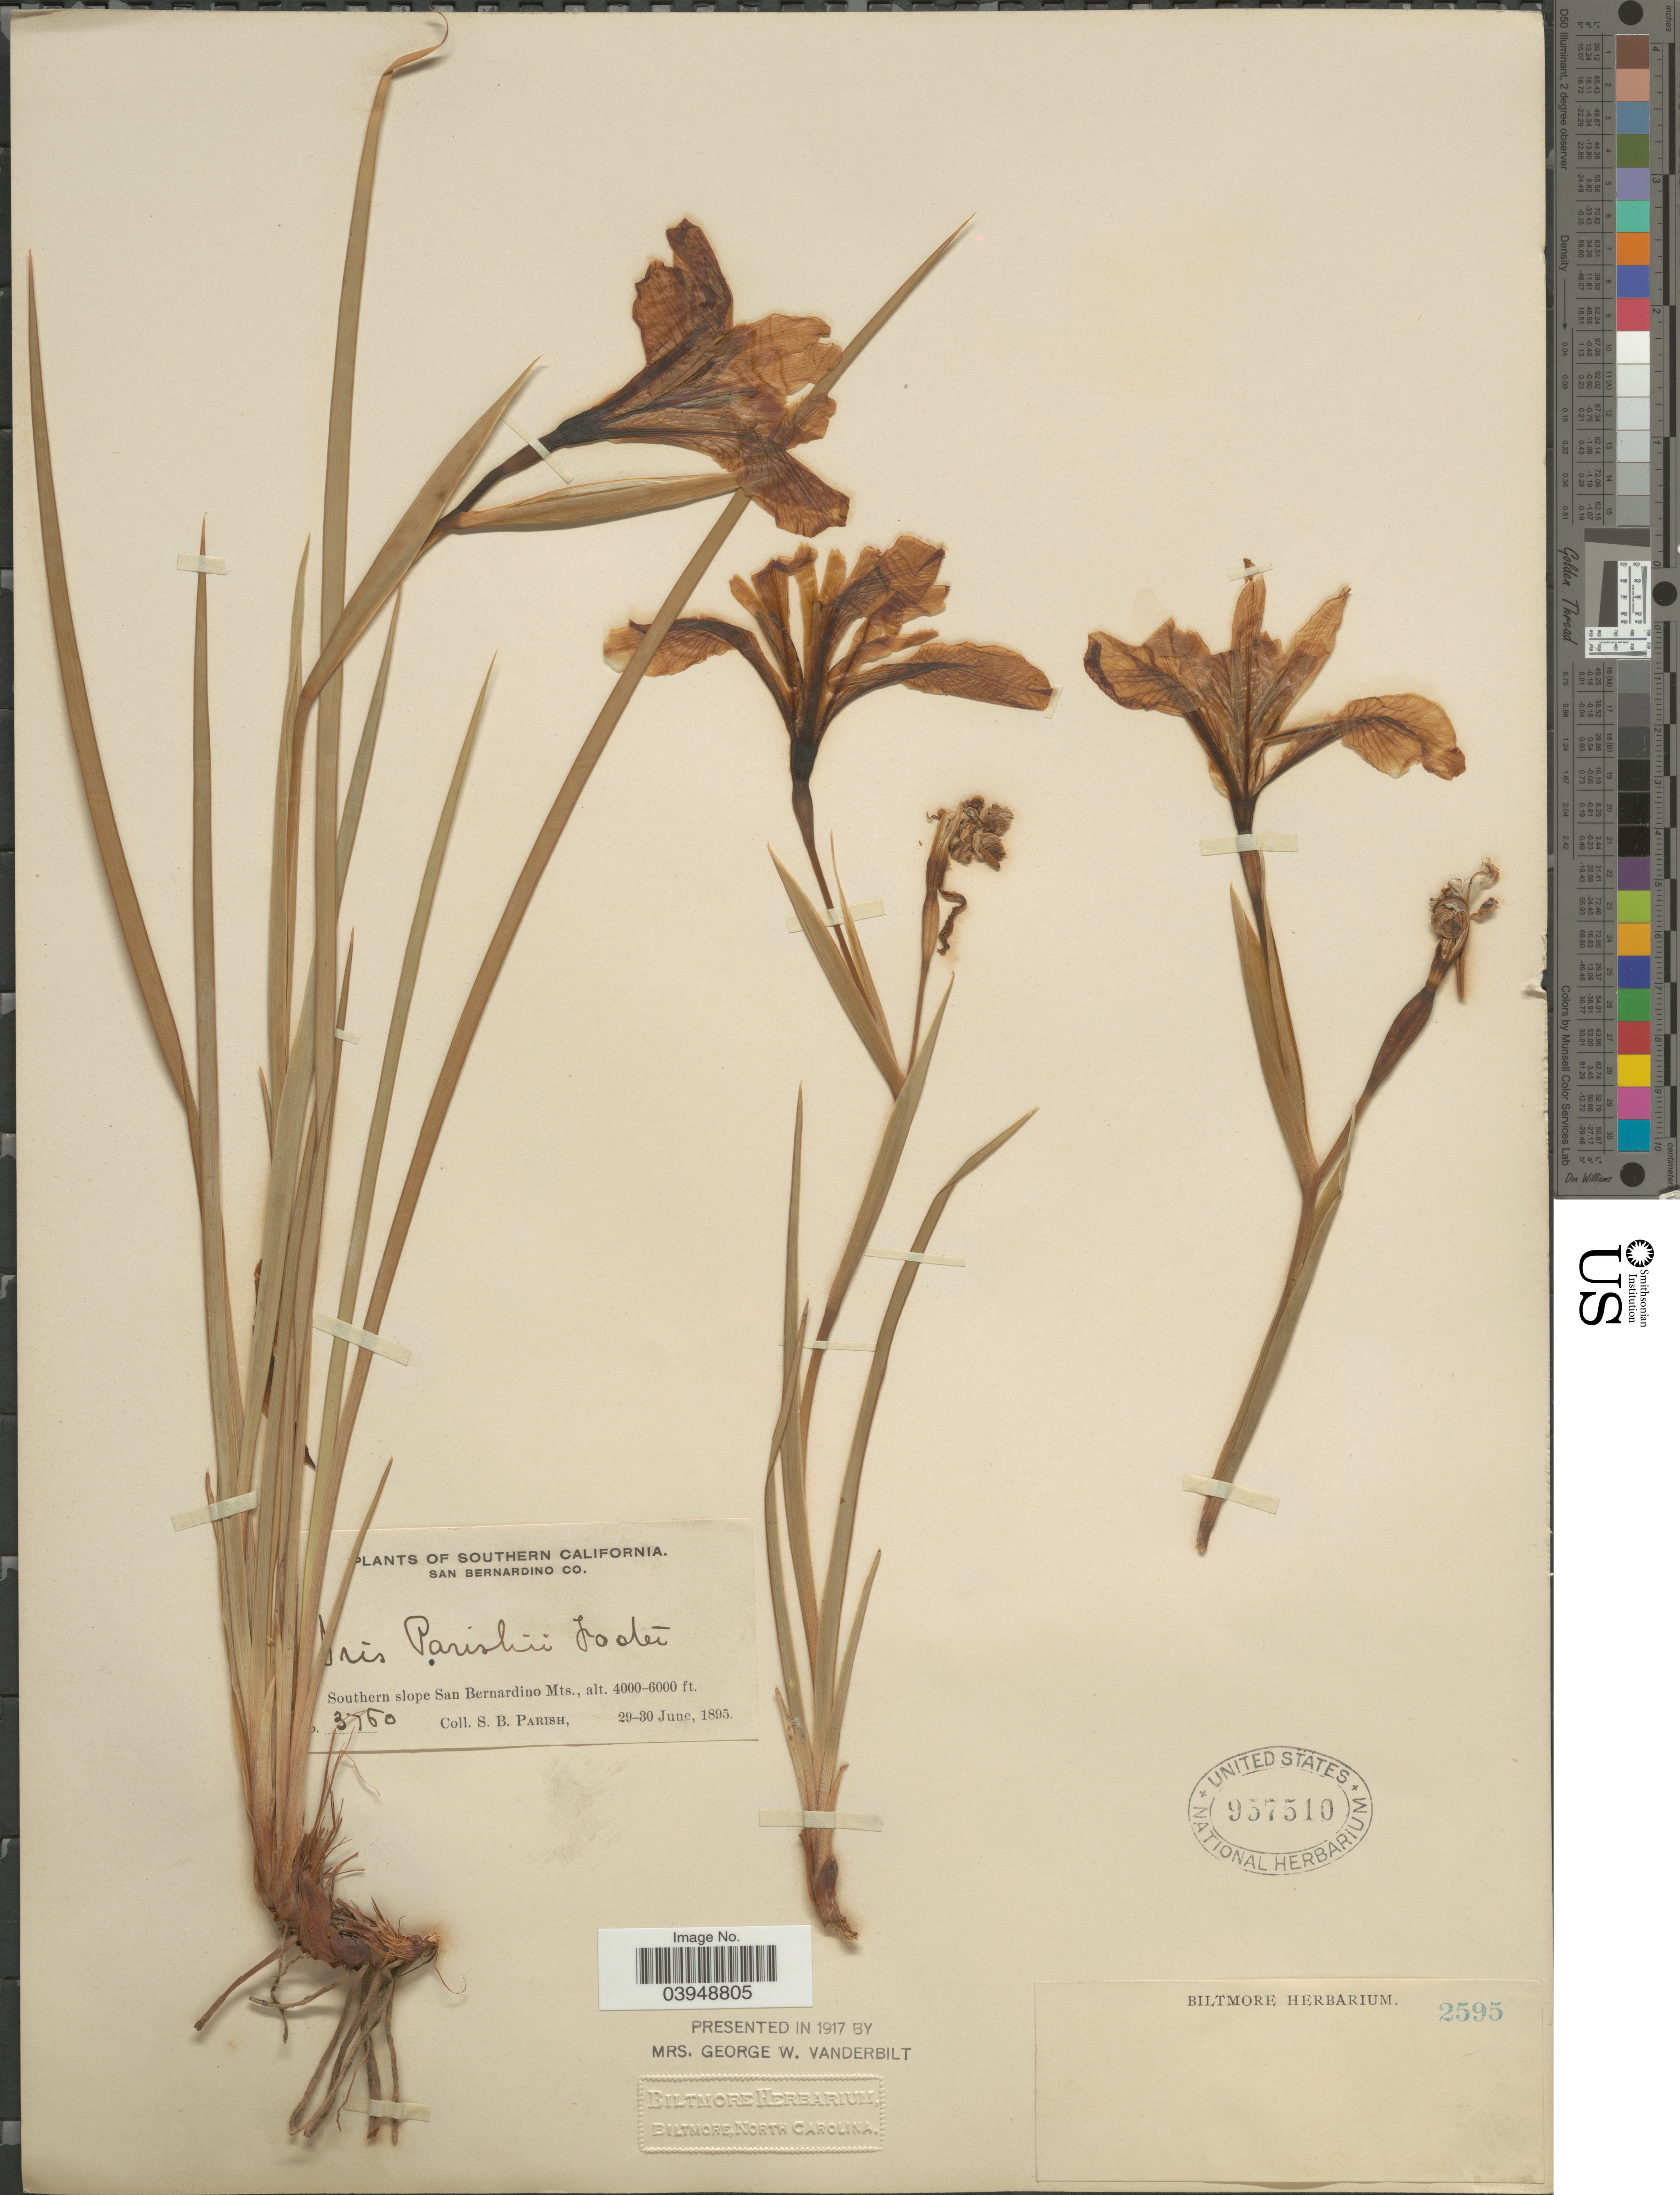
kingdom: Plantae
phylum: Tracheophyta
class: Liliopsida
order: Asparagales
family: Iridaceae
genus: Iris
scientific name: Iris parishii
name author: Foster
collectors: S. B. Parish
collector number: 3750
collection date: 1895-06-29/1895-06-30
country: United States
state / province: California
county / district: San Bernardino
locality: Southern California. San Bernardino Co. Southern slope San Bernardino Mts.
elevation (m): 1219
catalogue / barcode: US 957510